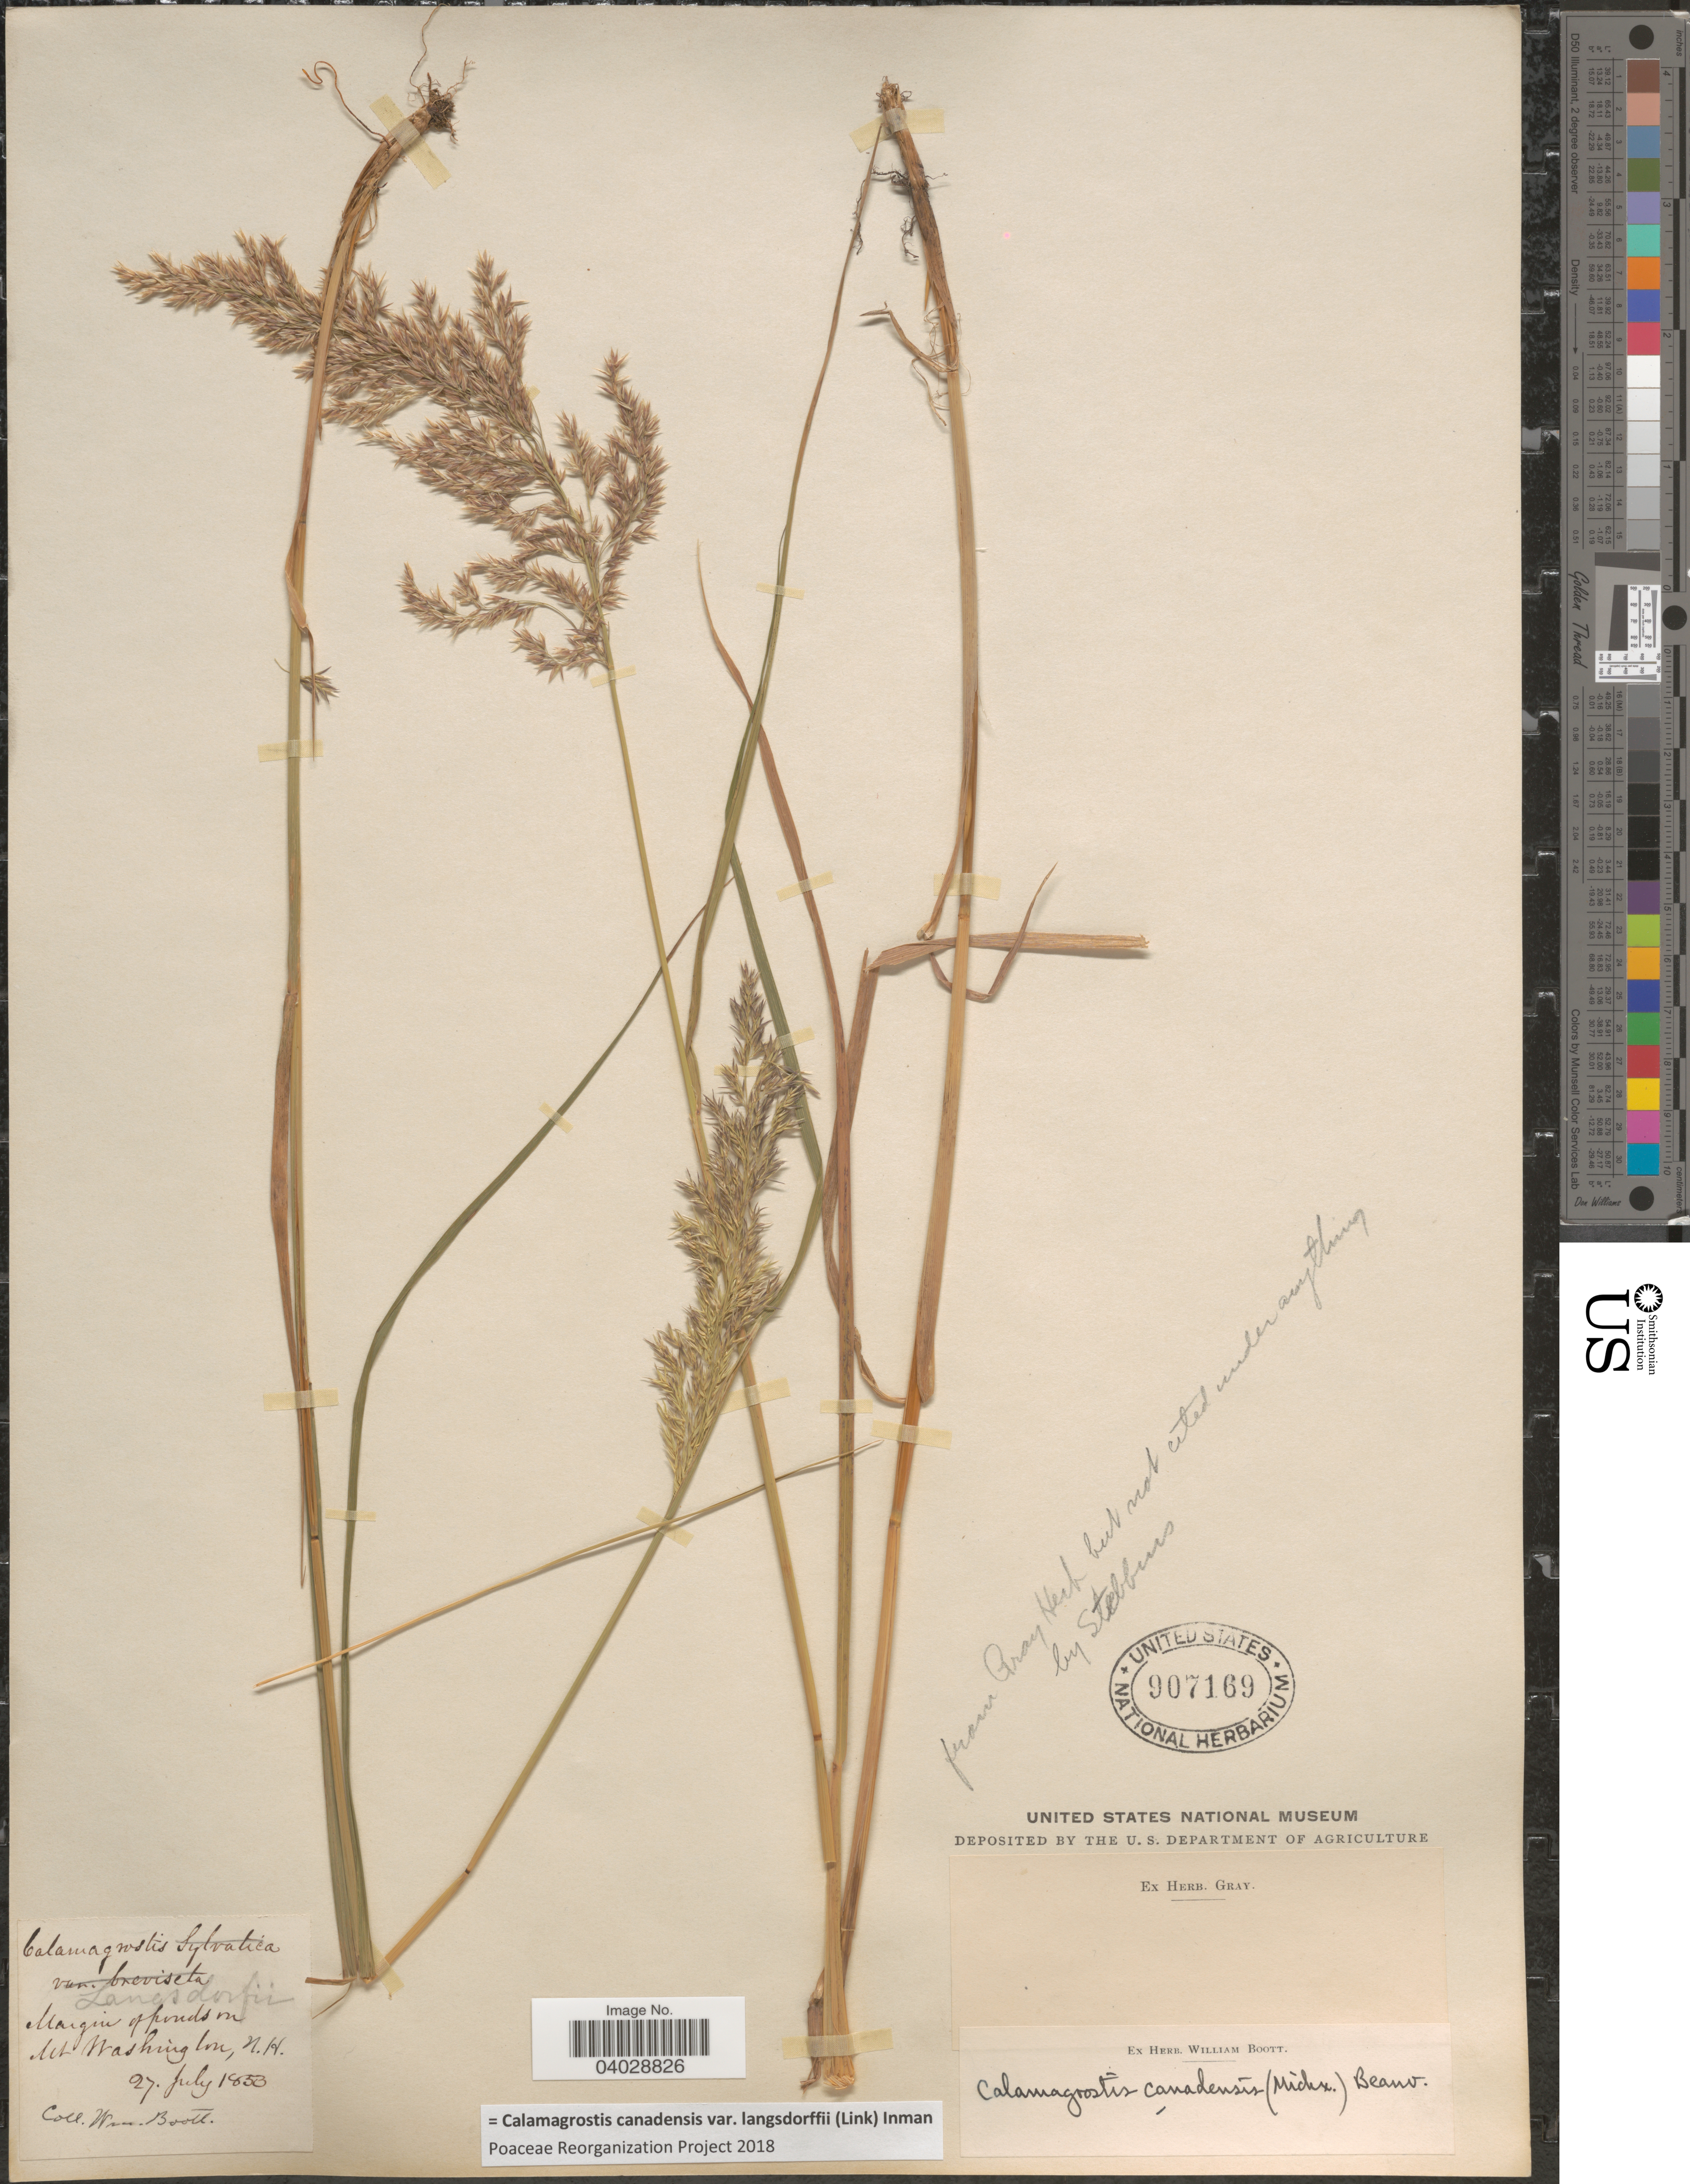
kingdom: Plantae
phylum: Tracheophyta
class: Liliopsida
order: Poales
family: Poaceae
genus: Calamagrostis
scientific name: Calamagrostis canadensis var. langsdorffii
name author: (Link) Inman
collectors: W. Boott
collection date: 1853-07-27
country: United States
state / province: New Hampshire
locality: Margin of ponds on Mt. Washington.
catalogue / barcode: US 907169